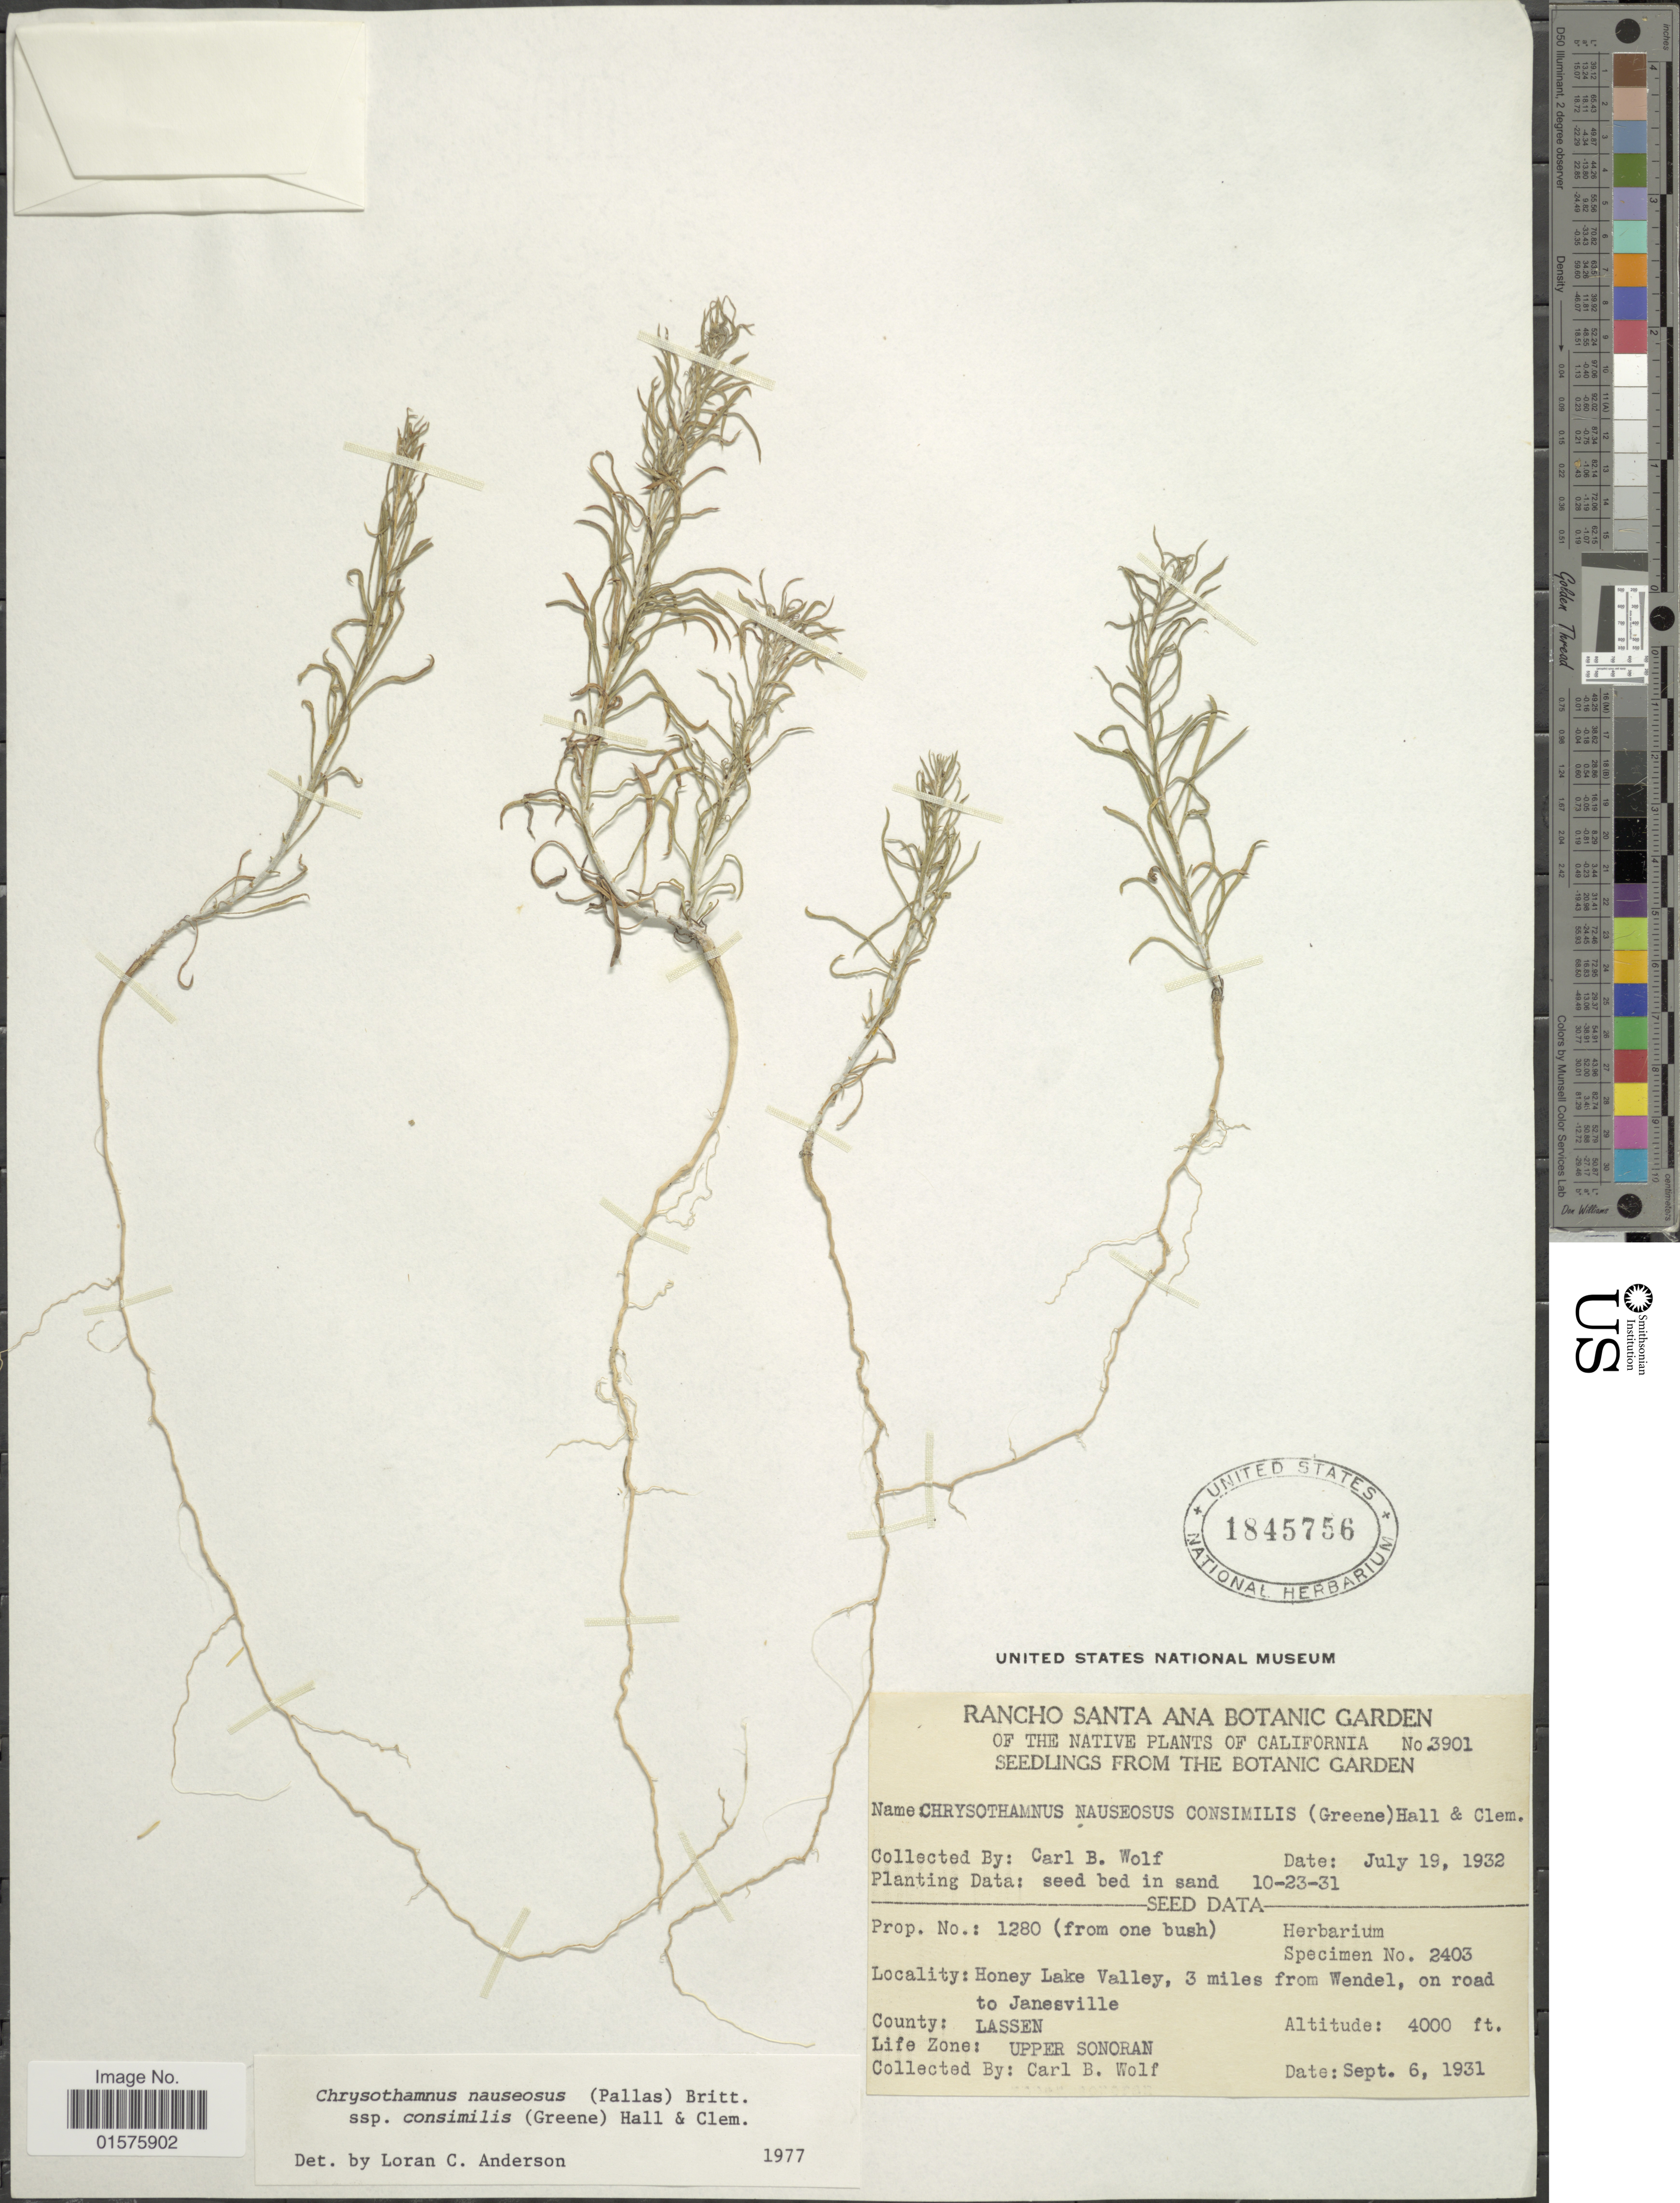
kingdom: Plantae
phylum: Tracheophyta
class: Magnoliopsida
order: Asterales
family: Asteraceae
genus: Ericameria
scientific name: Ericameria nauseosa var. oreophila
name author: (A. Nelson) G.L. Nesom & G.I. Baird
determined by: Urbatsch, Lowell E., Curator (LSU), Louisiana State University (UNITED STATES)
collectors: C. B. Wolf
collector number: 1280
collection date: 1931-09-06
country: United States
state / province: California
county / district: Lassen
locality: Rancho Santa Ana, the Native Plants of California,Honey Lake Valley, 3 miles from Wendel, on road to Janesville, County: Lassen.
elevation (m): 1219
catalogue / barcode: US 1845756